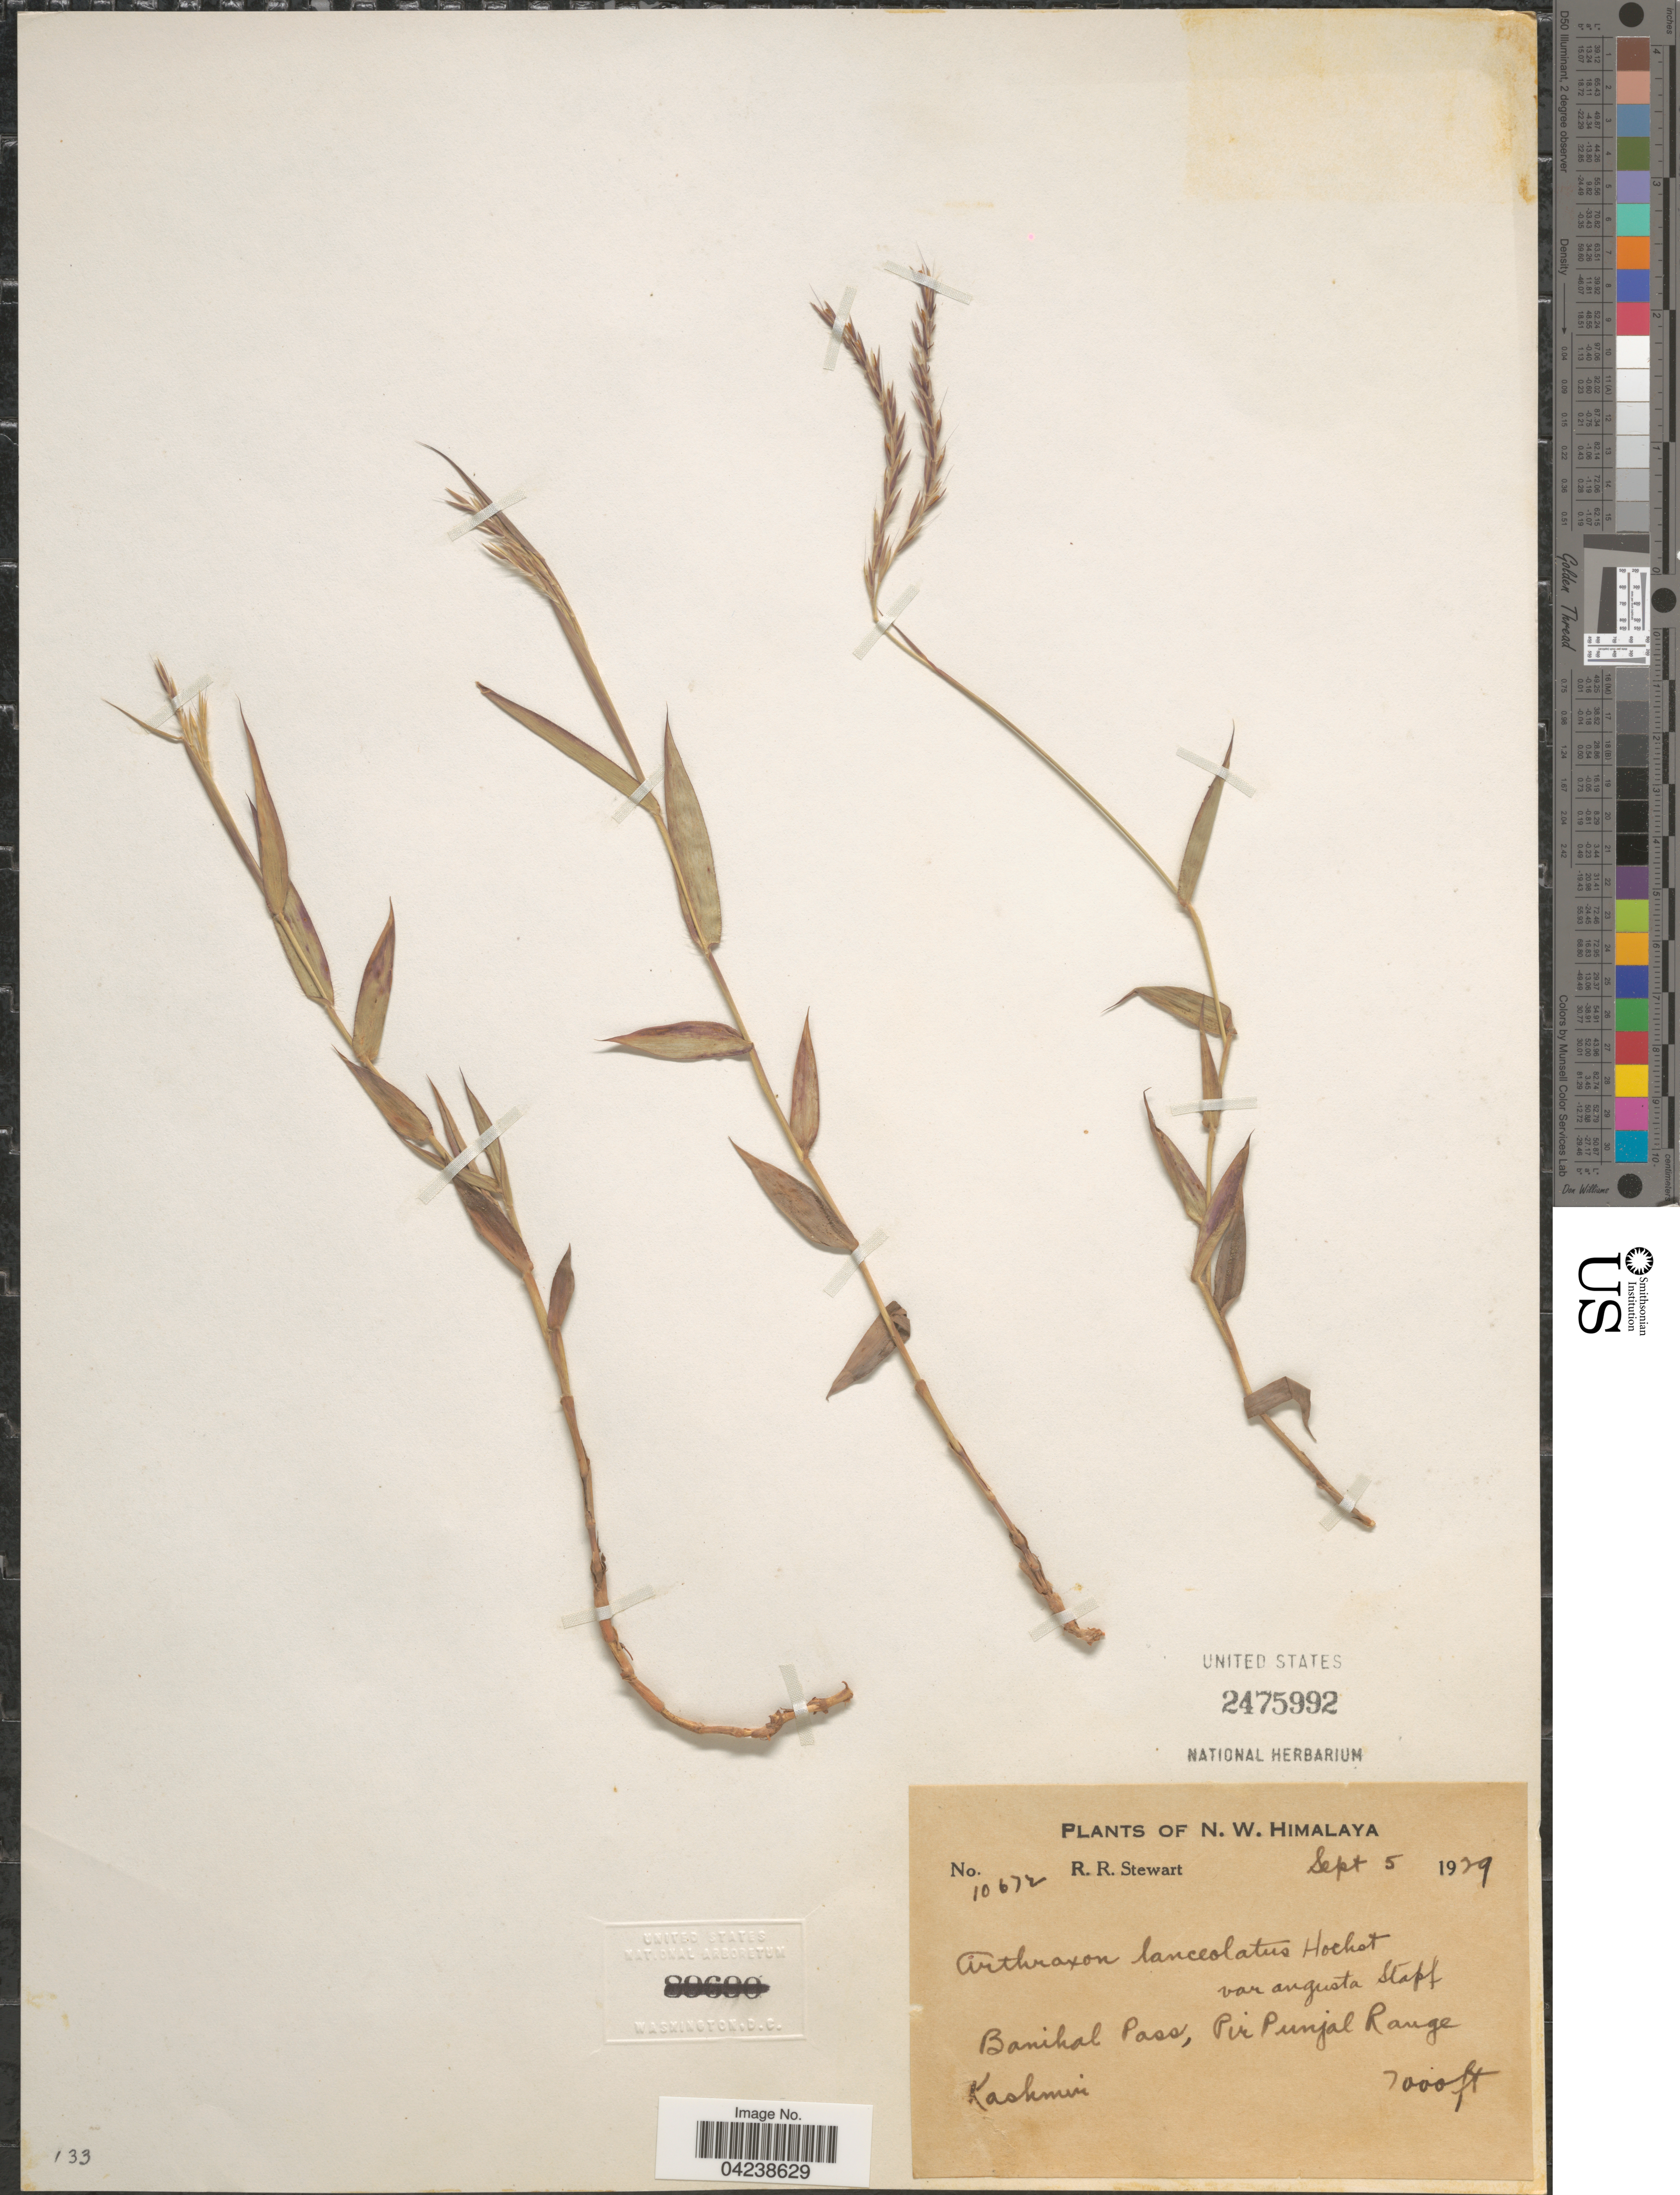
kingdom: Plantae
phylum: Tracheophyta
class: Liliopsida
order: Poales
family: Poaceae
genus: Arthraxon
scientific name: Arthraxon lanceolatus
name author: (Roxb.) Hochst.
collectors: R. Stewart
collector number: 10672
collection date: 1929-09-05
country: India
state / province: Jammu and Kashmir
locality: N. W. Himalaya. Banihal Pass, Pir Punjal Range. Kashmir.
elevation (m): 2134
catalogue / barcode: US 2475992